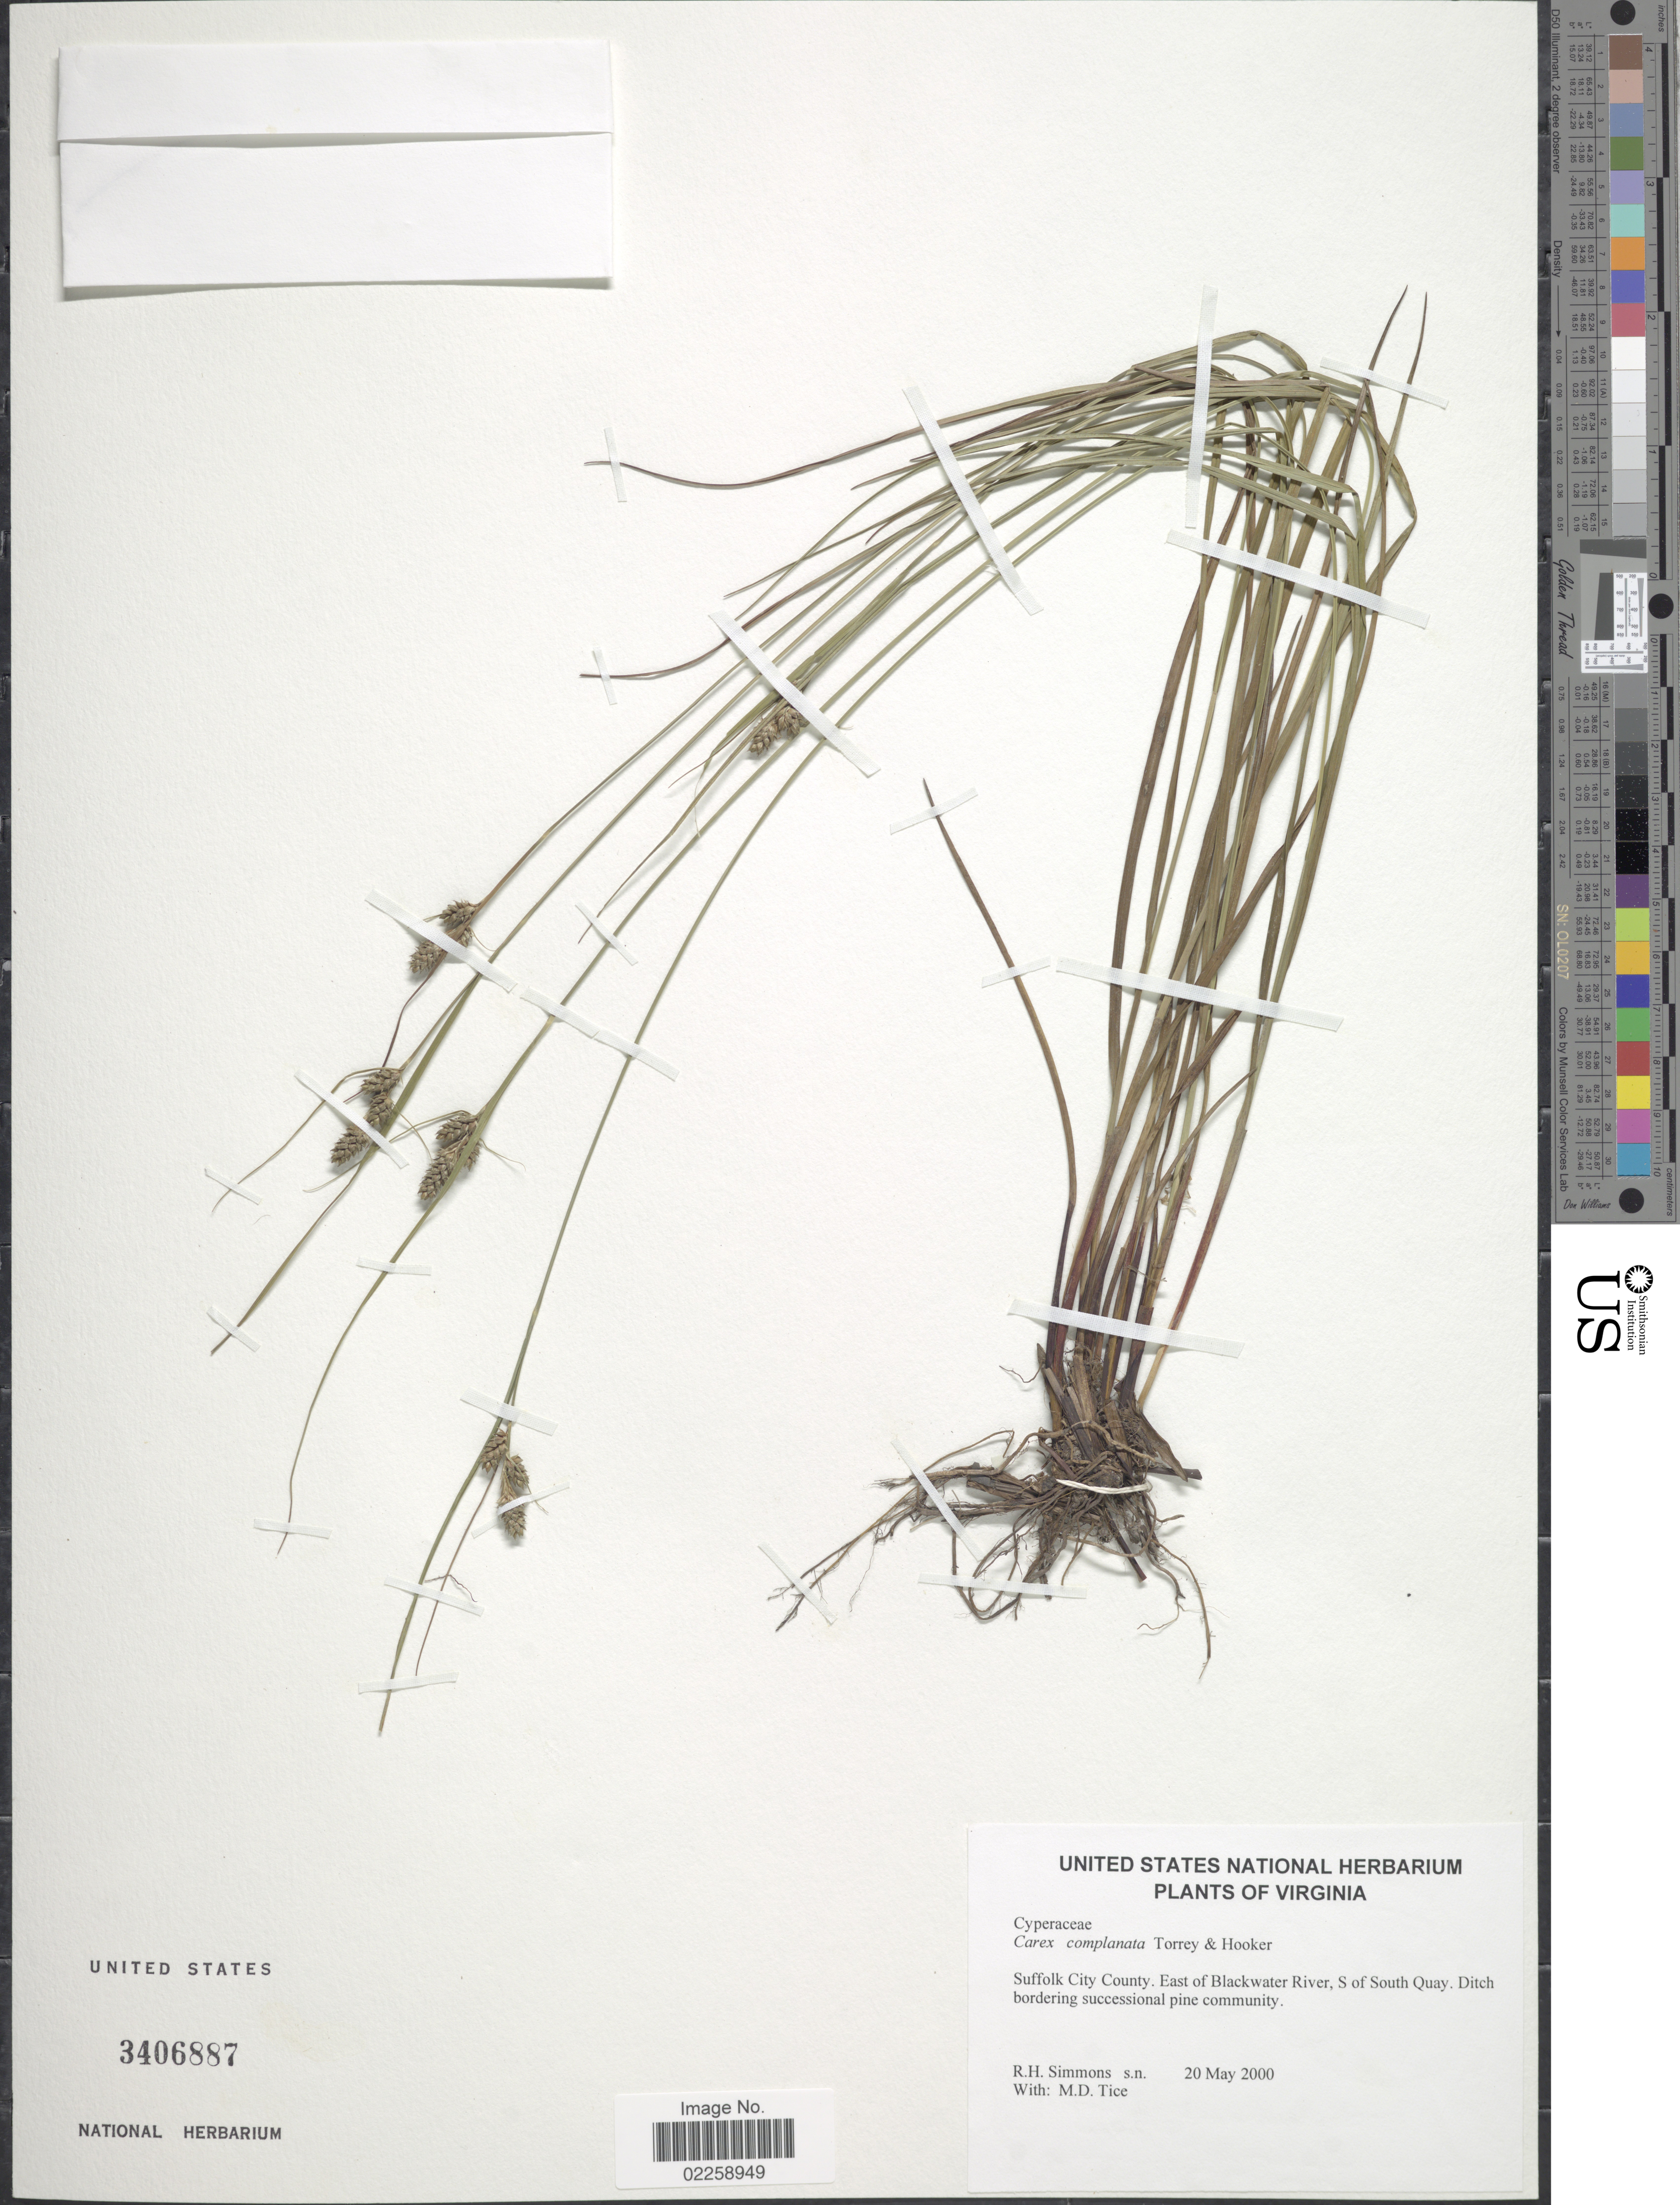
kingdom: Plantae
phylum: Tracheophyta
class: Liliopsida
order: Poales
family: Cyperaceae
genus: Carex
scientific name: Carex complanata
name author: Torr. & Hook.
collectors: R. H. Simmons & M. Tice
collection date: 2000-05-20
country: United States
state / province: Virginia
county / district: City of Suffolk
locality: Suffolk City County. East of Blackwater River, S of South Quay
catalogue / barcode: US 3406887